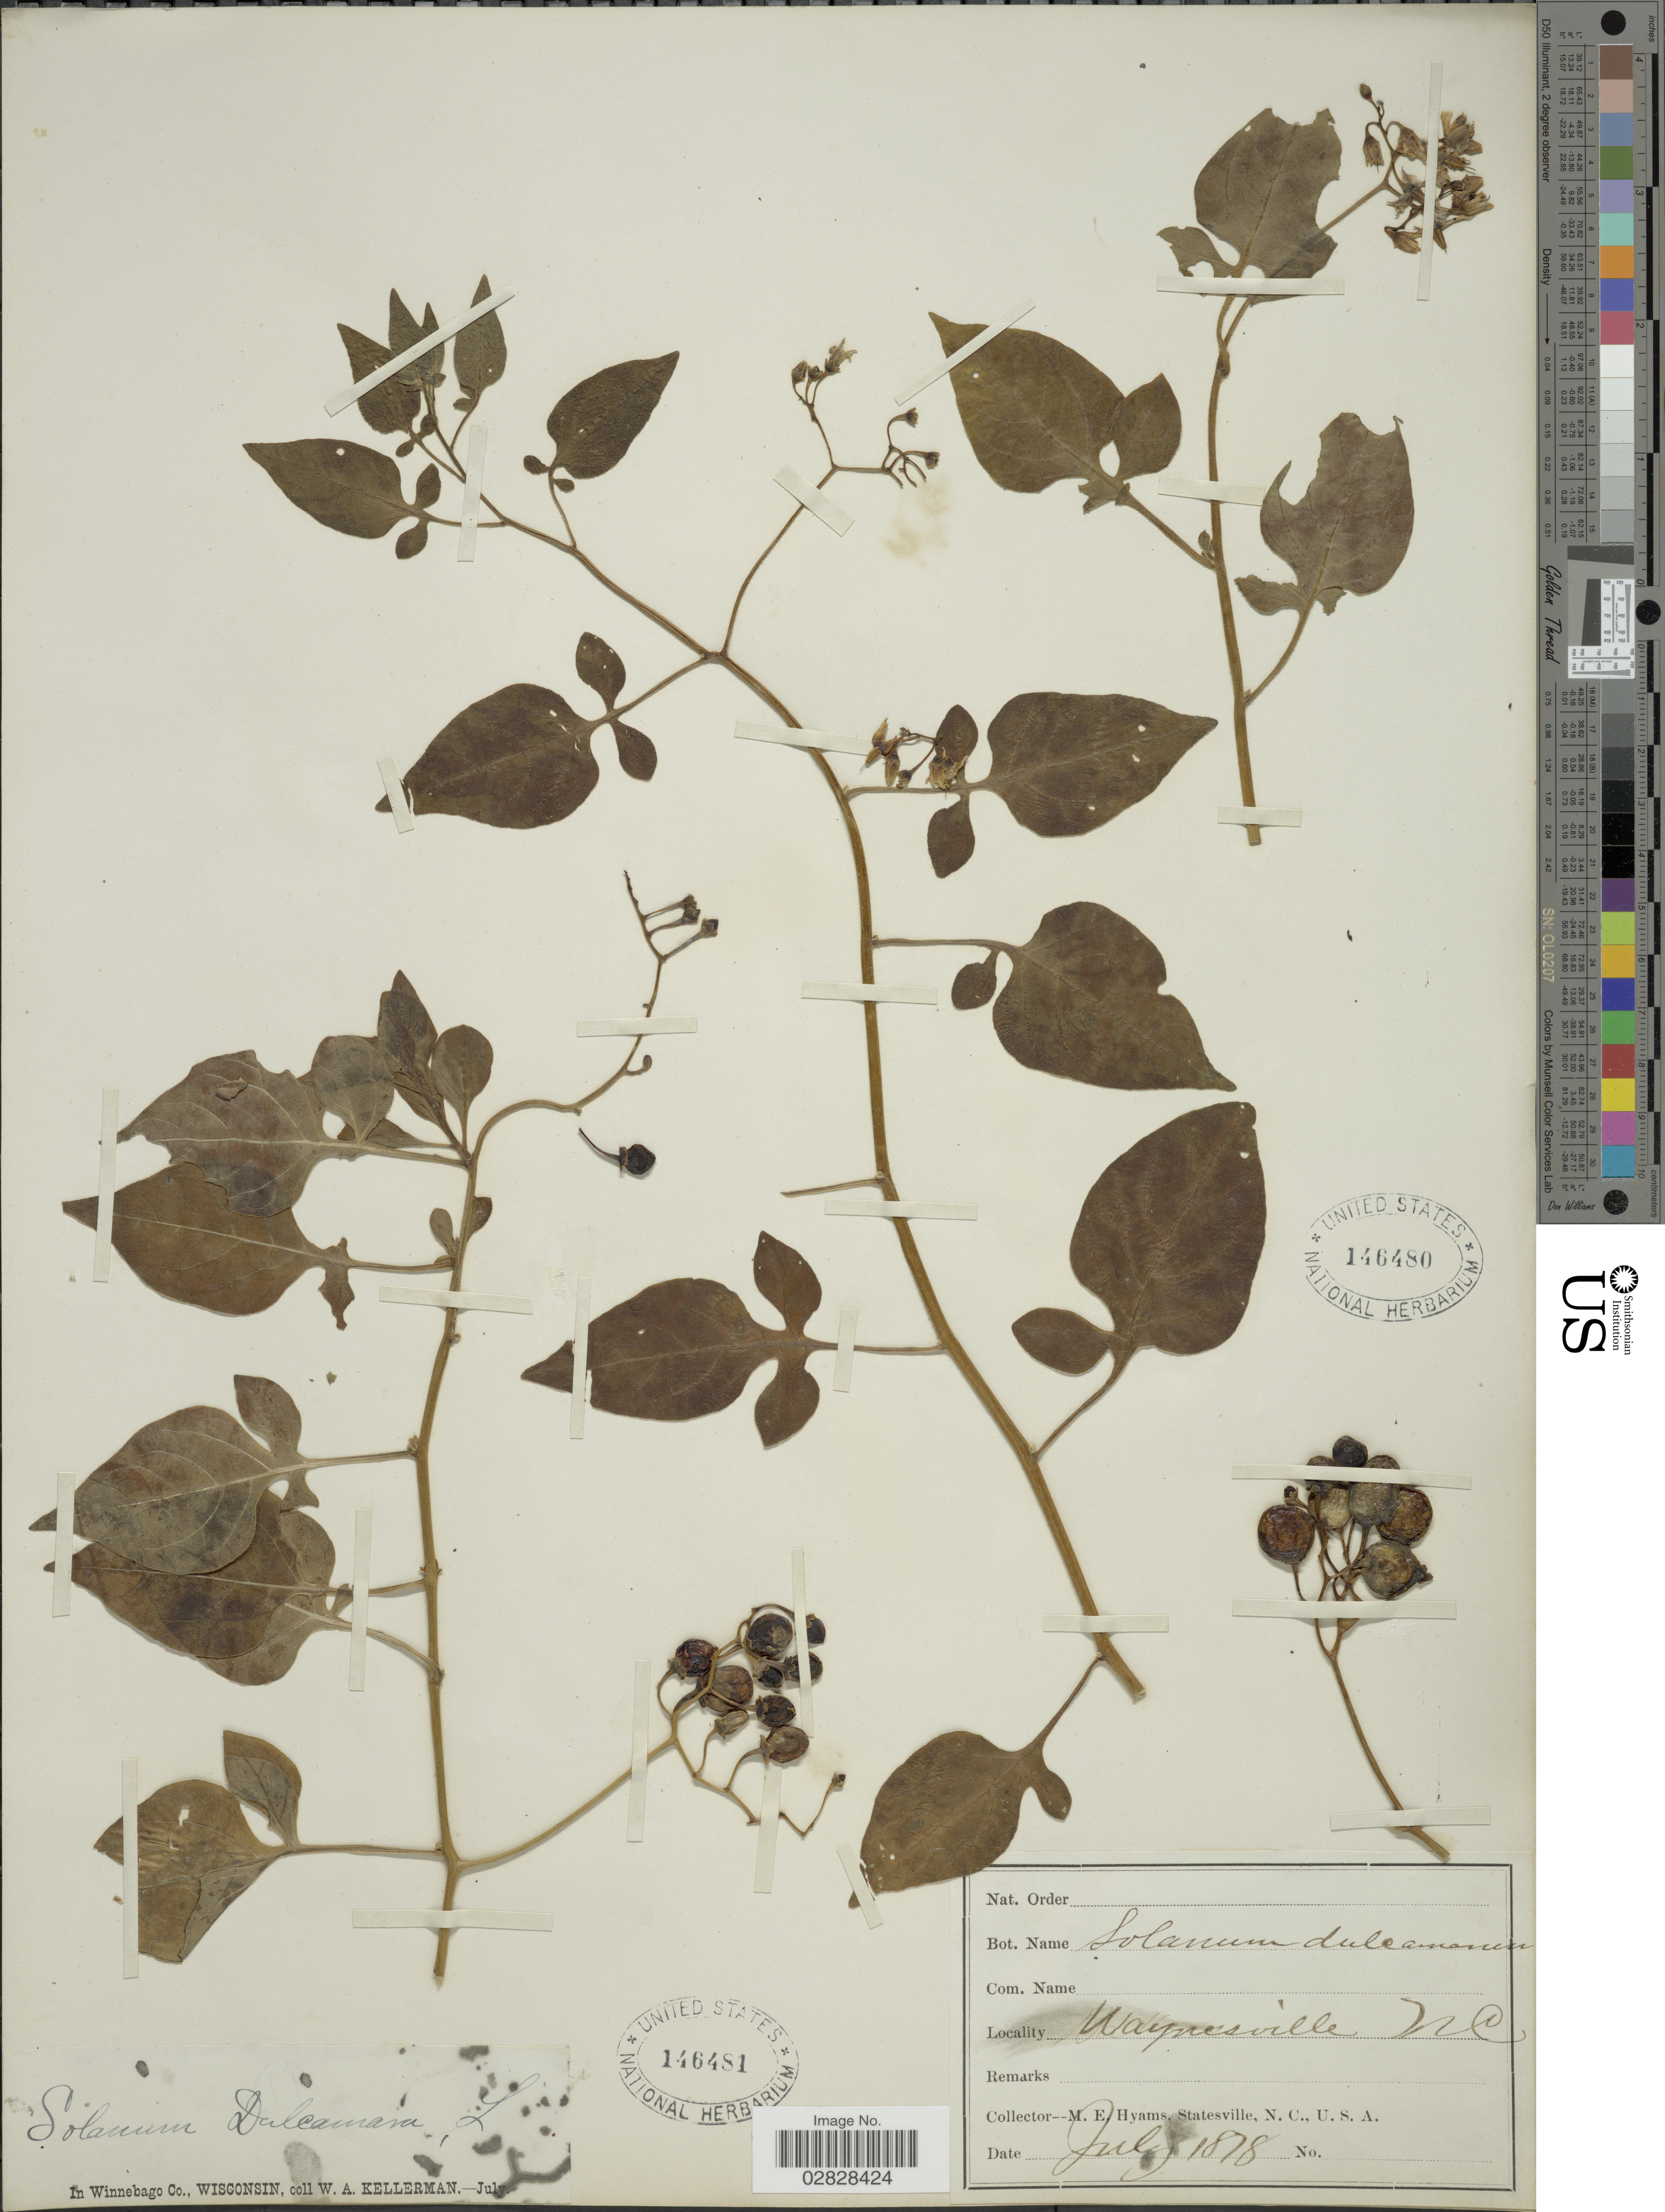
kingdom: Plantae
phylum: Tracheophyta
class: Magnoliopsida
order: Solanales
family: Solanaceae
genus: Solanum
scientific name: Solanum dulcamara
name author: L.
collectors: M. E. Hyams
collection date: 1878-07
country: United States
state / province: North Carolina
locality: Waynesville.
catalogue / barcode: US 146480-2